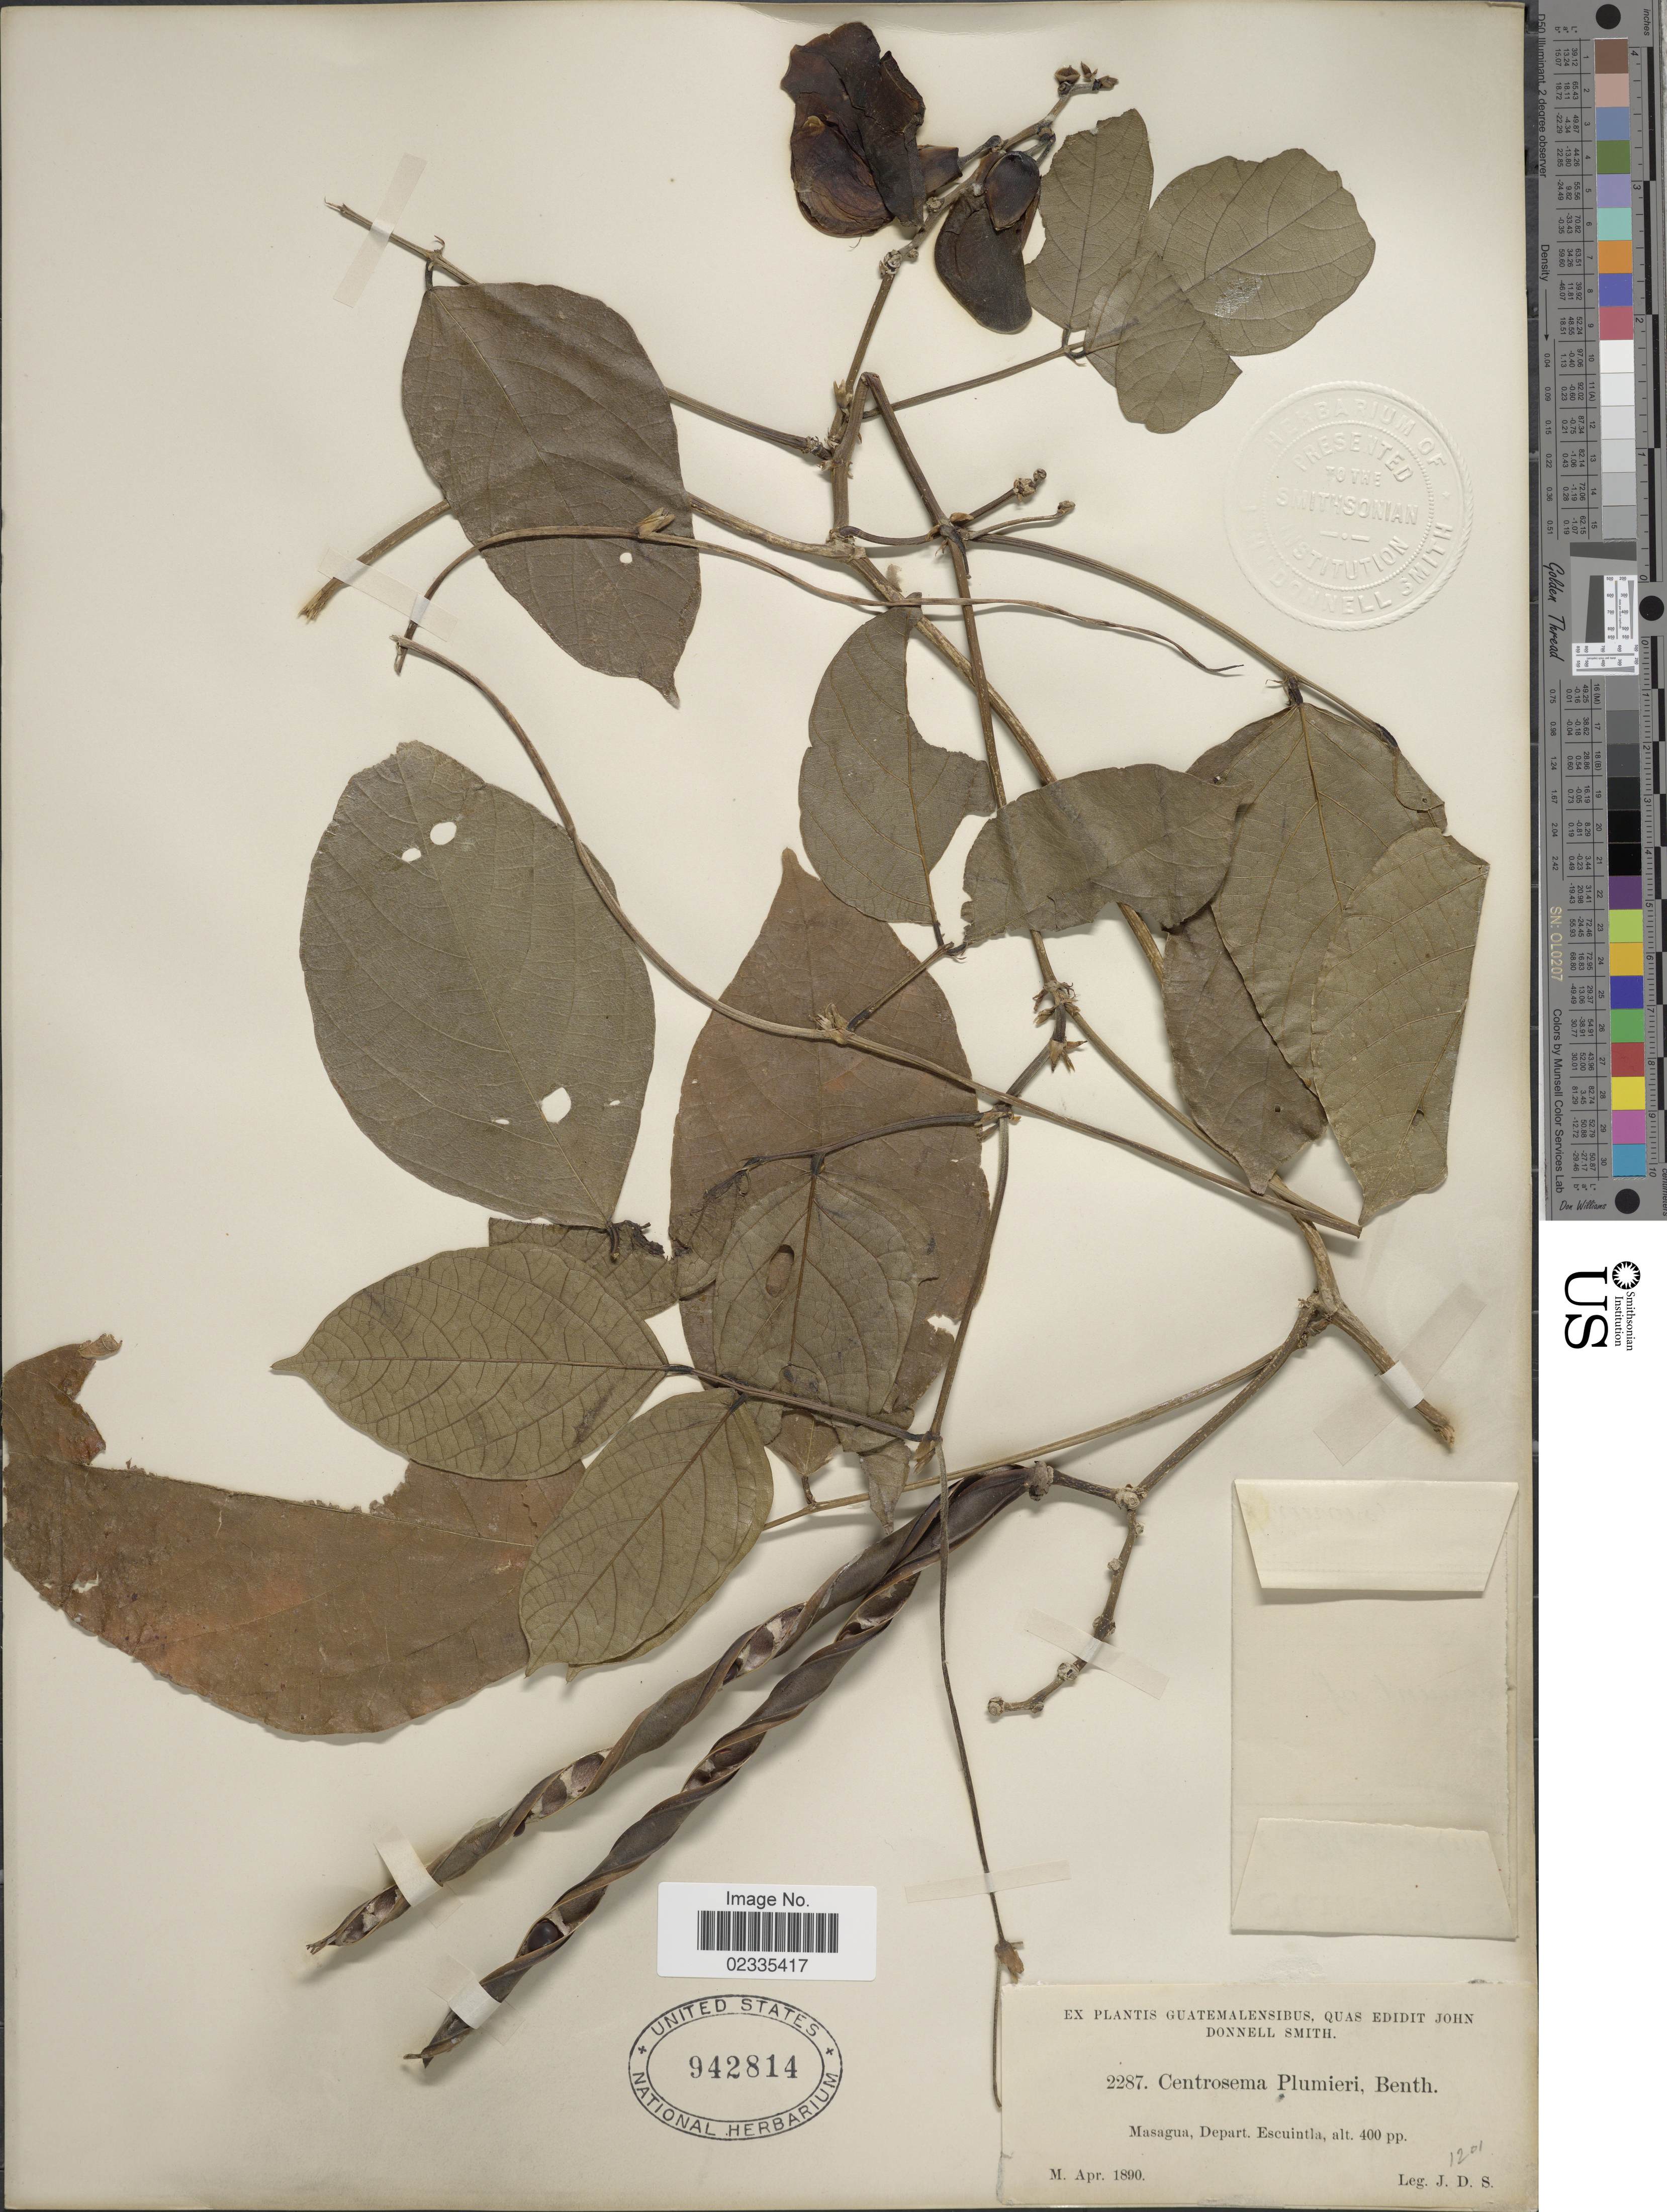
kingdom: Plantae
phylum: Tracheophyta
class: Magnoliopsida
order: Fabales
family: Fabaceae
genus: Centrosema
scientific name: Centrosema plumieri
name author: (Turpin ex Pers.) Benth.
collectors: J. Donnell Smith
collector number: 2287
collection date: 1891-04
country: Guatemala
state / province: Escuintla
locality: Masagua, Depart. Escuintla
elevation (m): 122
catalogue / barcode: US 942814